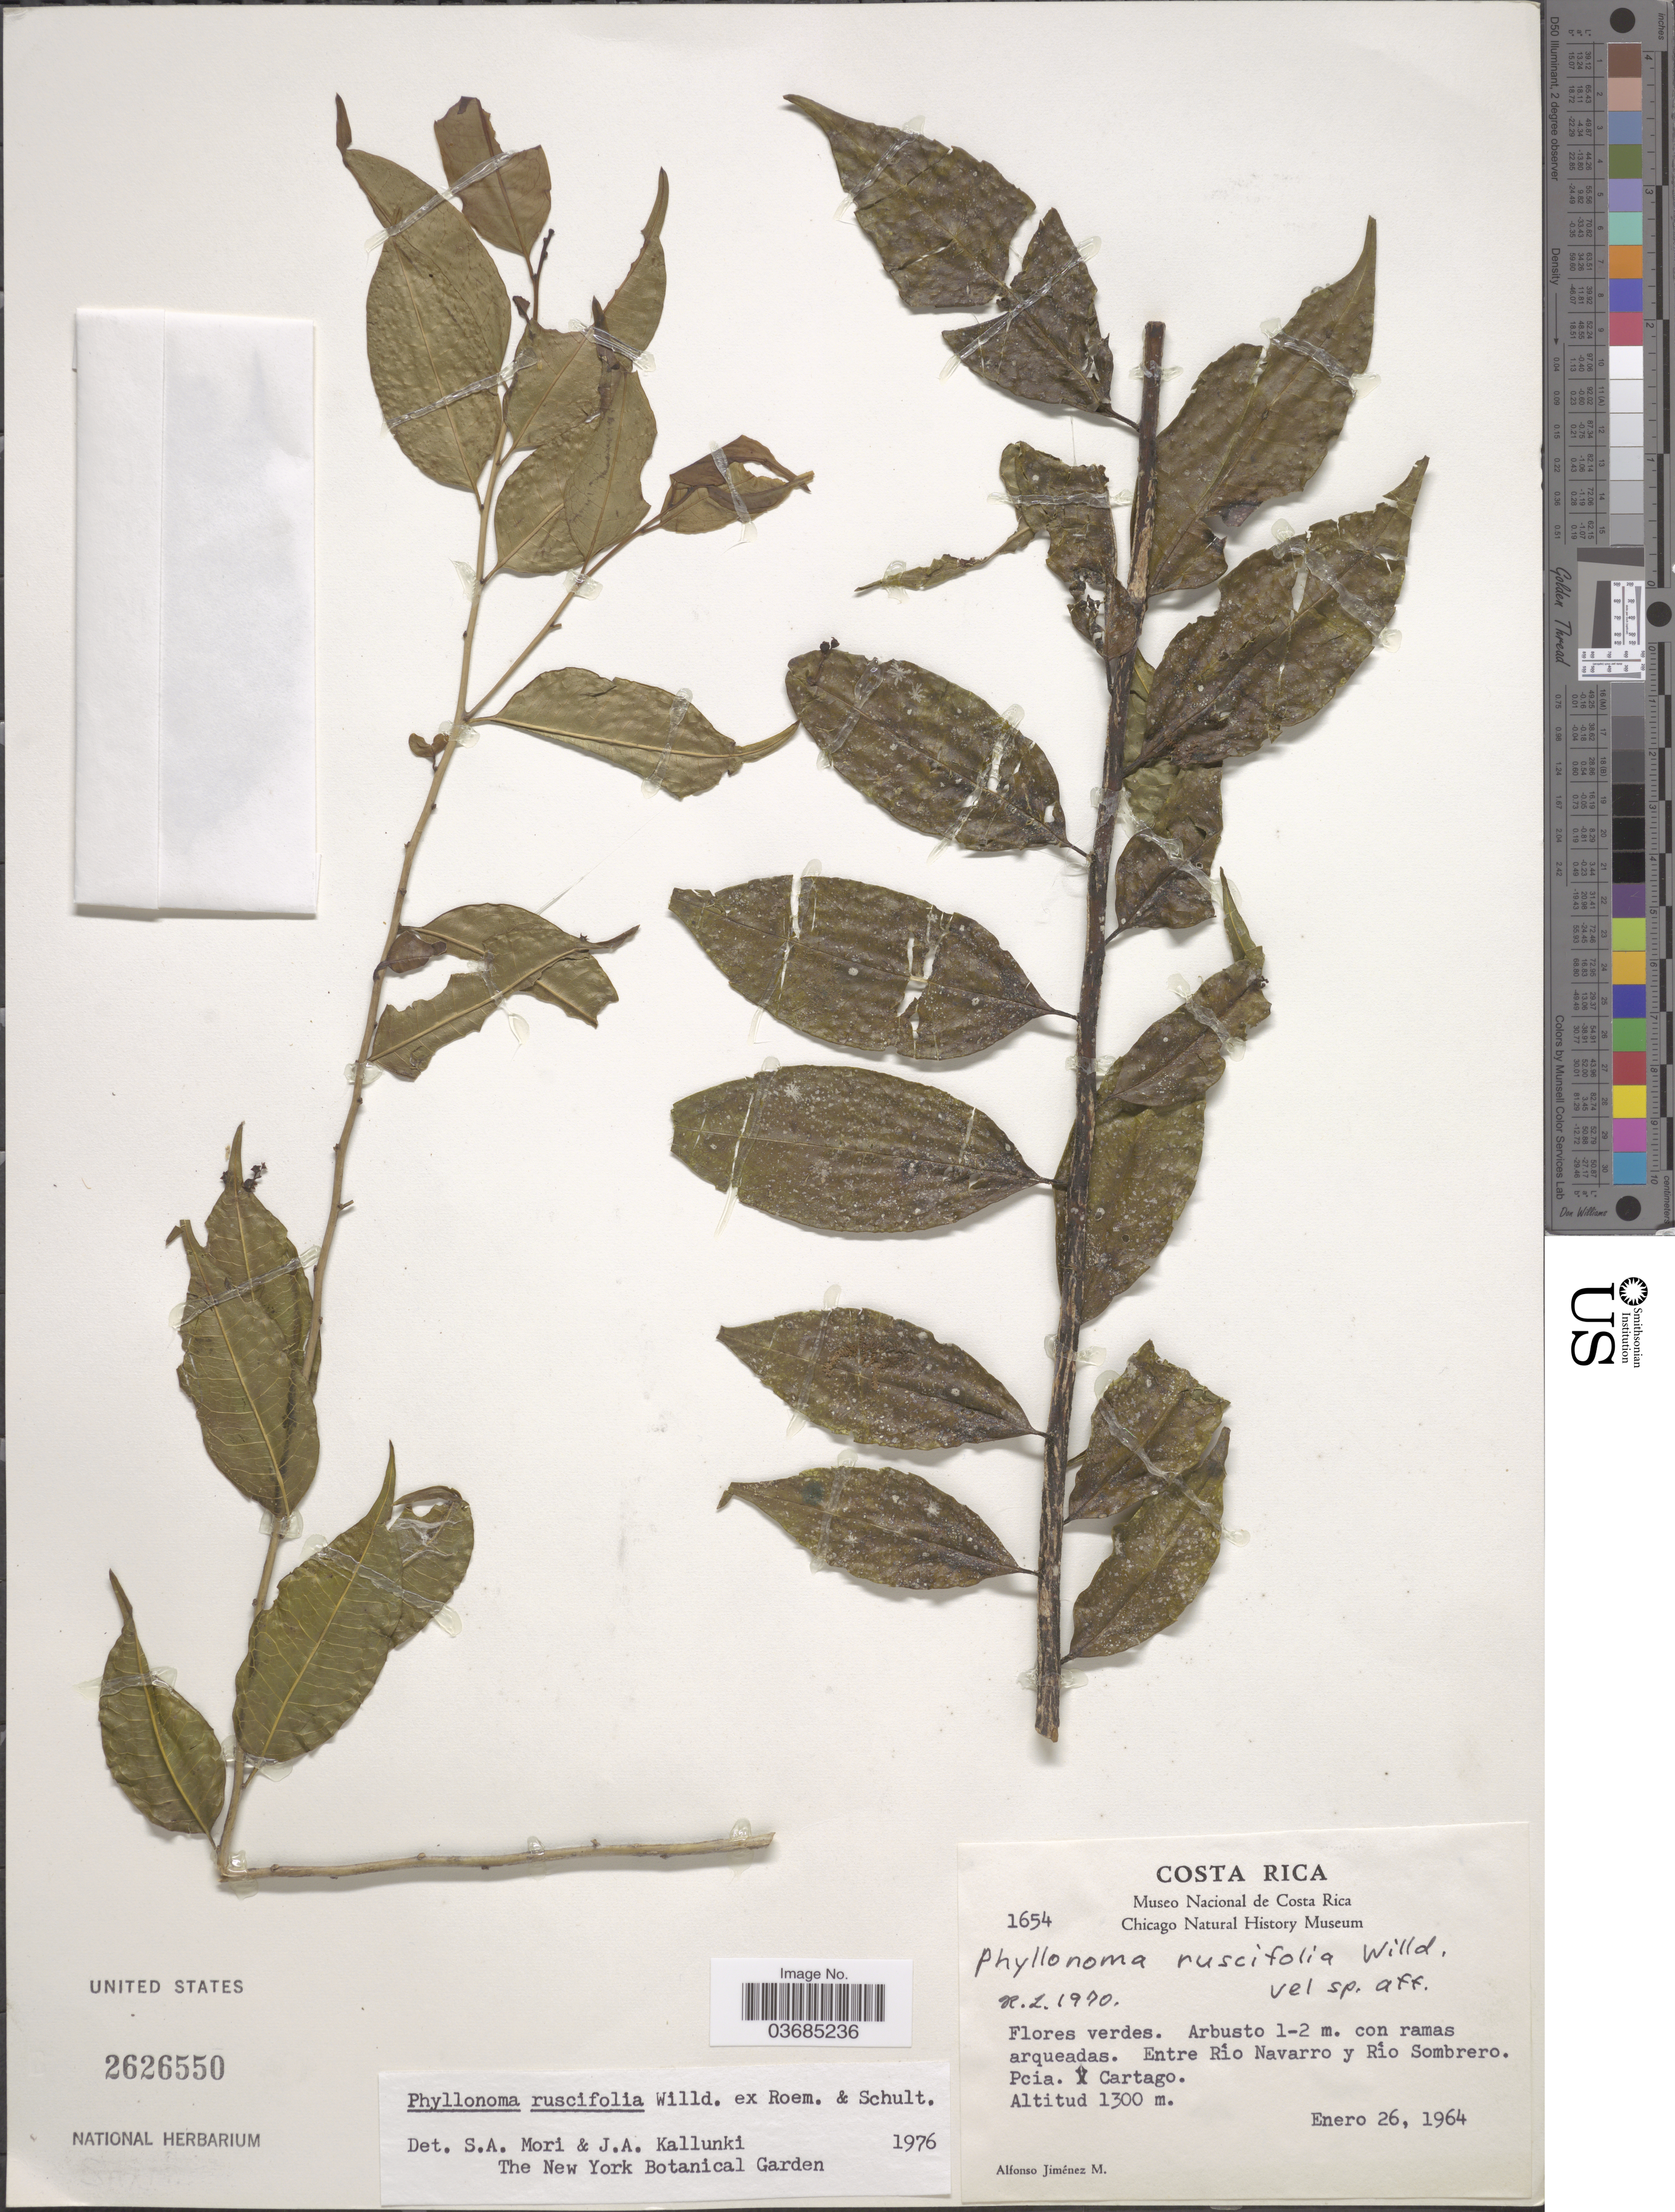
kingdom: Plantae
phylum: Tracheophyta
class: Magnoliopsida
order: Aquifoliales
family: Phyllonomaceae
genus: Phyllonoma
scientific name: Phyllonoma ruscifolia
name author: Willd. ex Schult.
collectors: A. Jimenez M.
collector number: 1654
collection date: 1964-01-26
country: Costa Rica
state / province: Cartago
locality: Entre Río Navarro y Río Sombrero. Pcia. Cartago.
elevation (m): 1300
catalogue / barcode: US 2626550